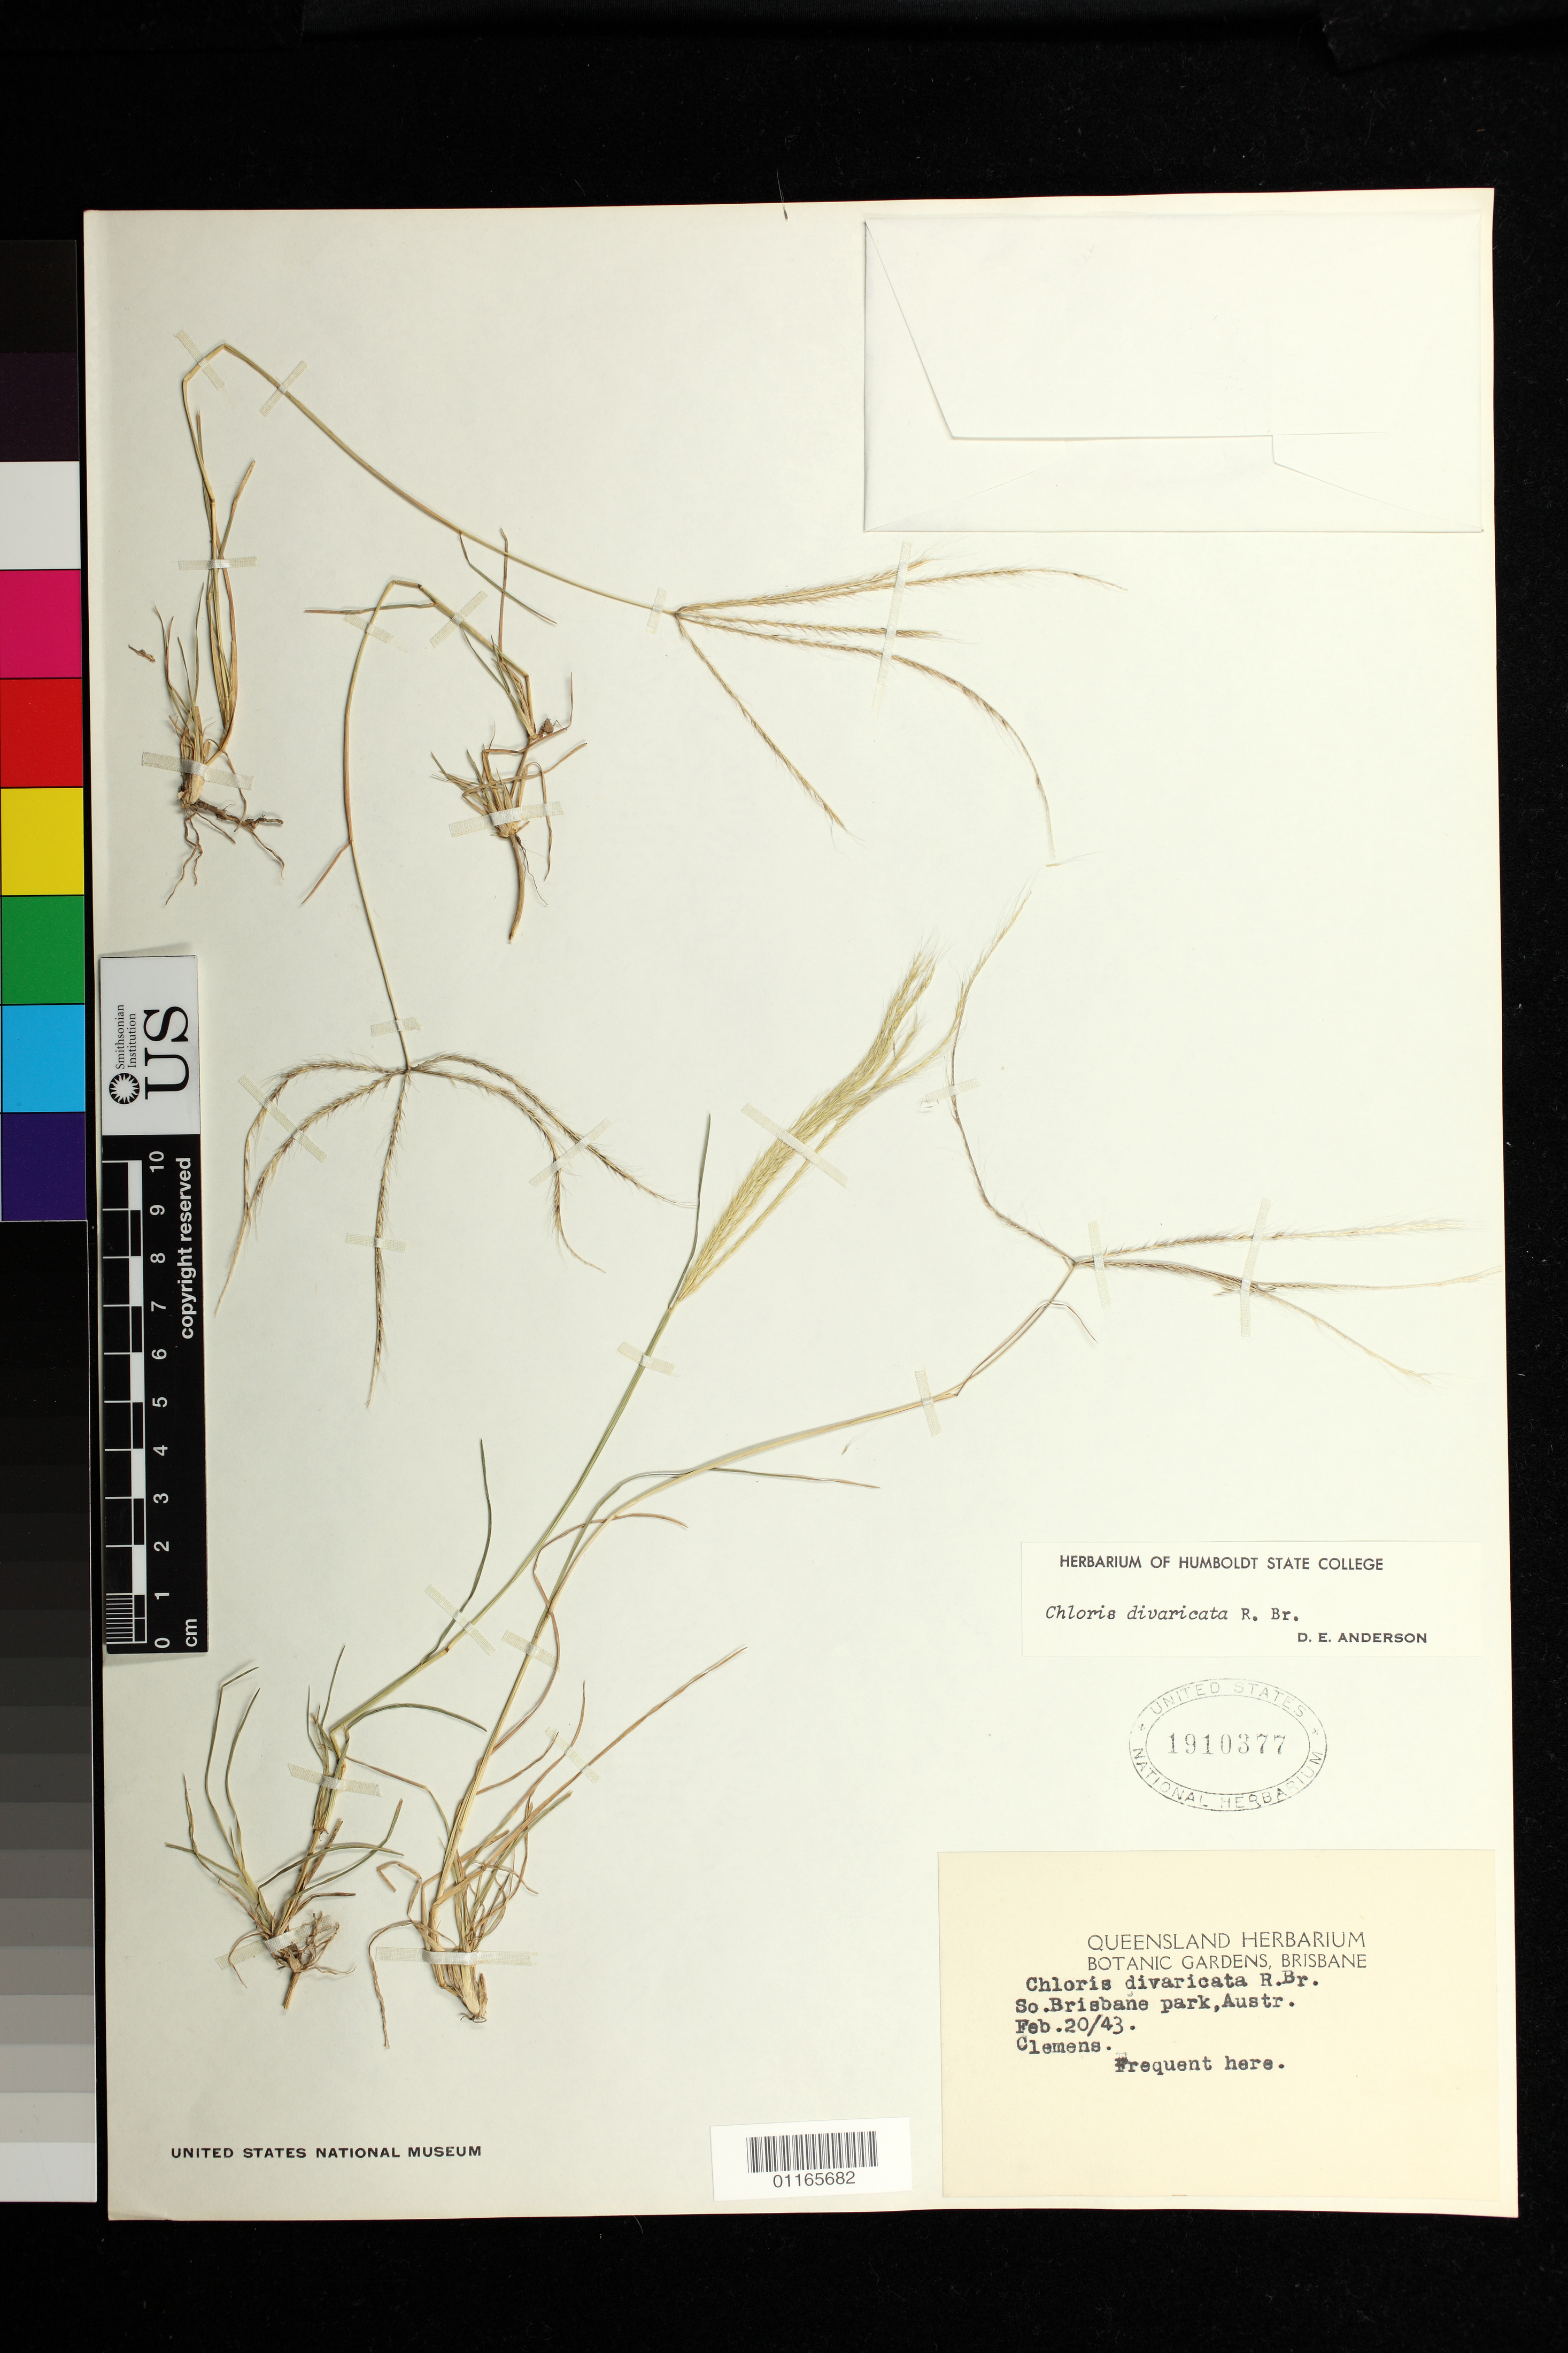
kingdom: Plantae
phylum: Tracheophyta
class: Liliopsida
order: Poales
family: Poaceae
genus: Chloris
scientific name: Chloris divaricata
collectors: -. Clemens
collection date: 1943-02-20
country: Australia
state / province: Queensland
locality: So. Brisbane park, Austr.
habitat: Frequent here.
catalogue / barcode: US 1910377